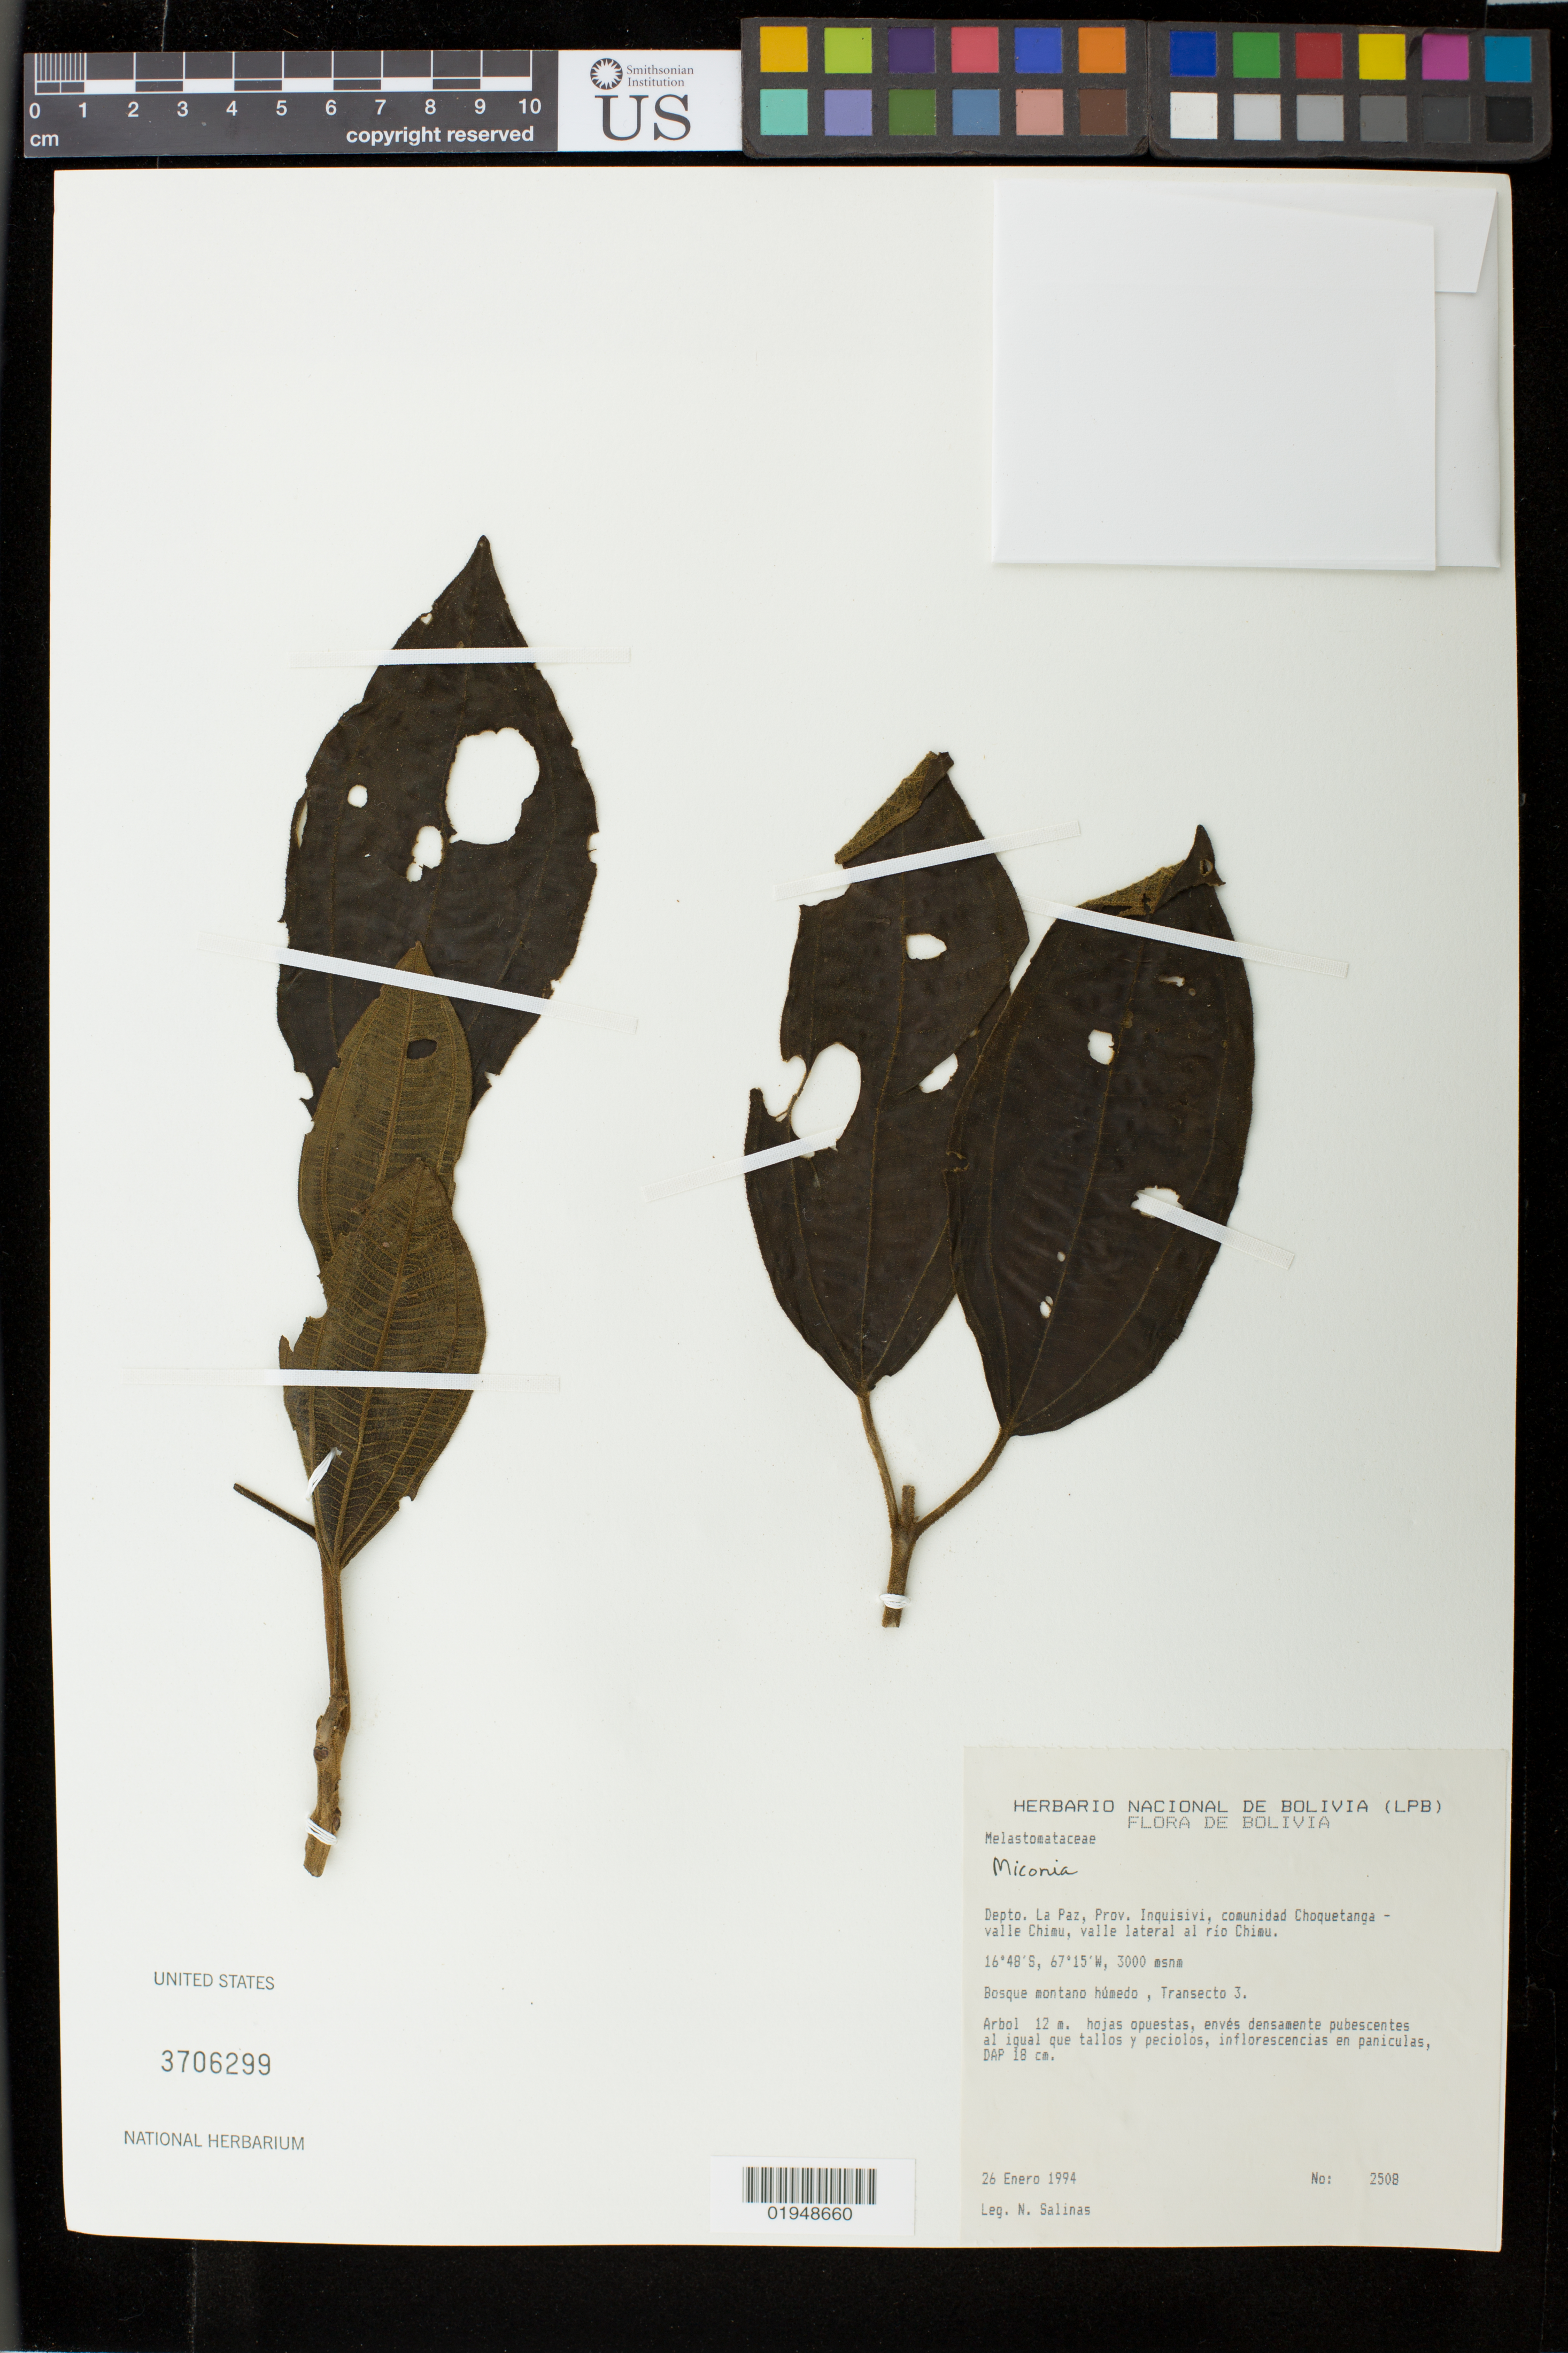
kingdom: Plantae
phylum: Tracheophyta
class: Magnoliopsida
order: Myrtales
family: Melastomataceae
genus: Miconia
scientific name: Miconia sp.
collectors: N. Salinas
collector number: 2508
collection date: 1994-01-26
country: Bolivia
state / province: La Paz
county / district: Inquisivi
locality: comunidad Choquetanga - valle Chimu, valle lateral al rio Chimu.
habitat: Humid montane forest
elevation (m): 3000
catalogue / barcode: US 3706299